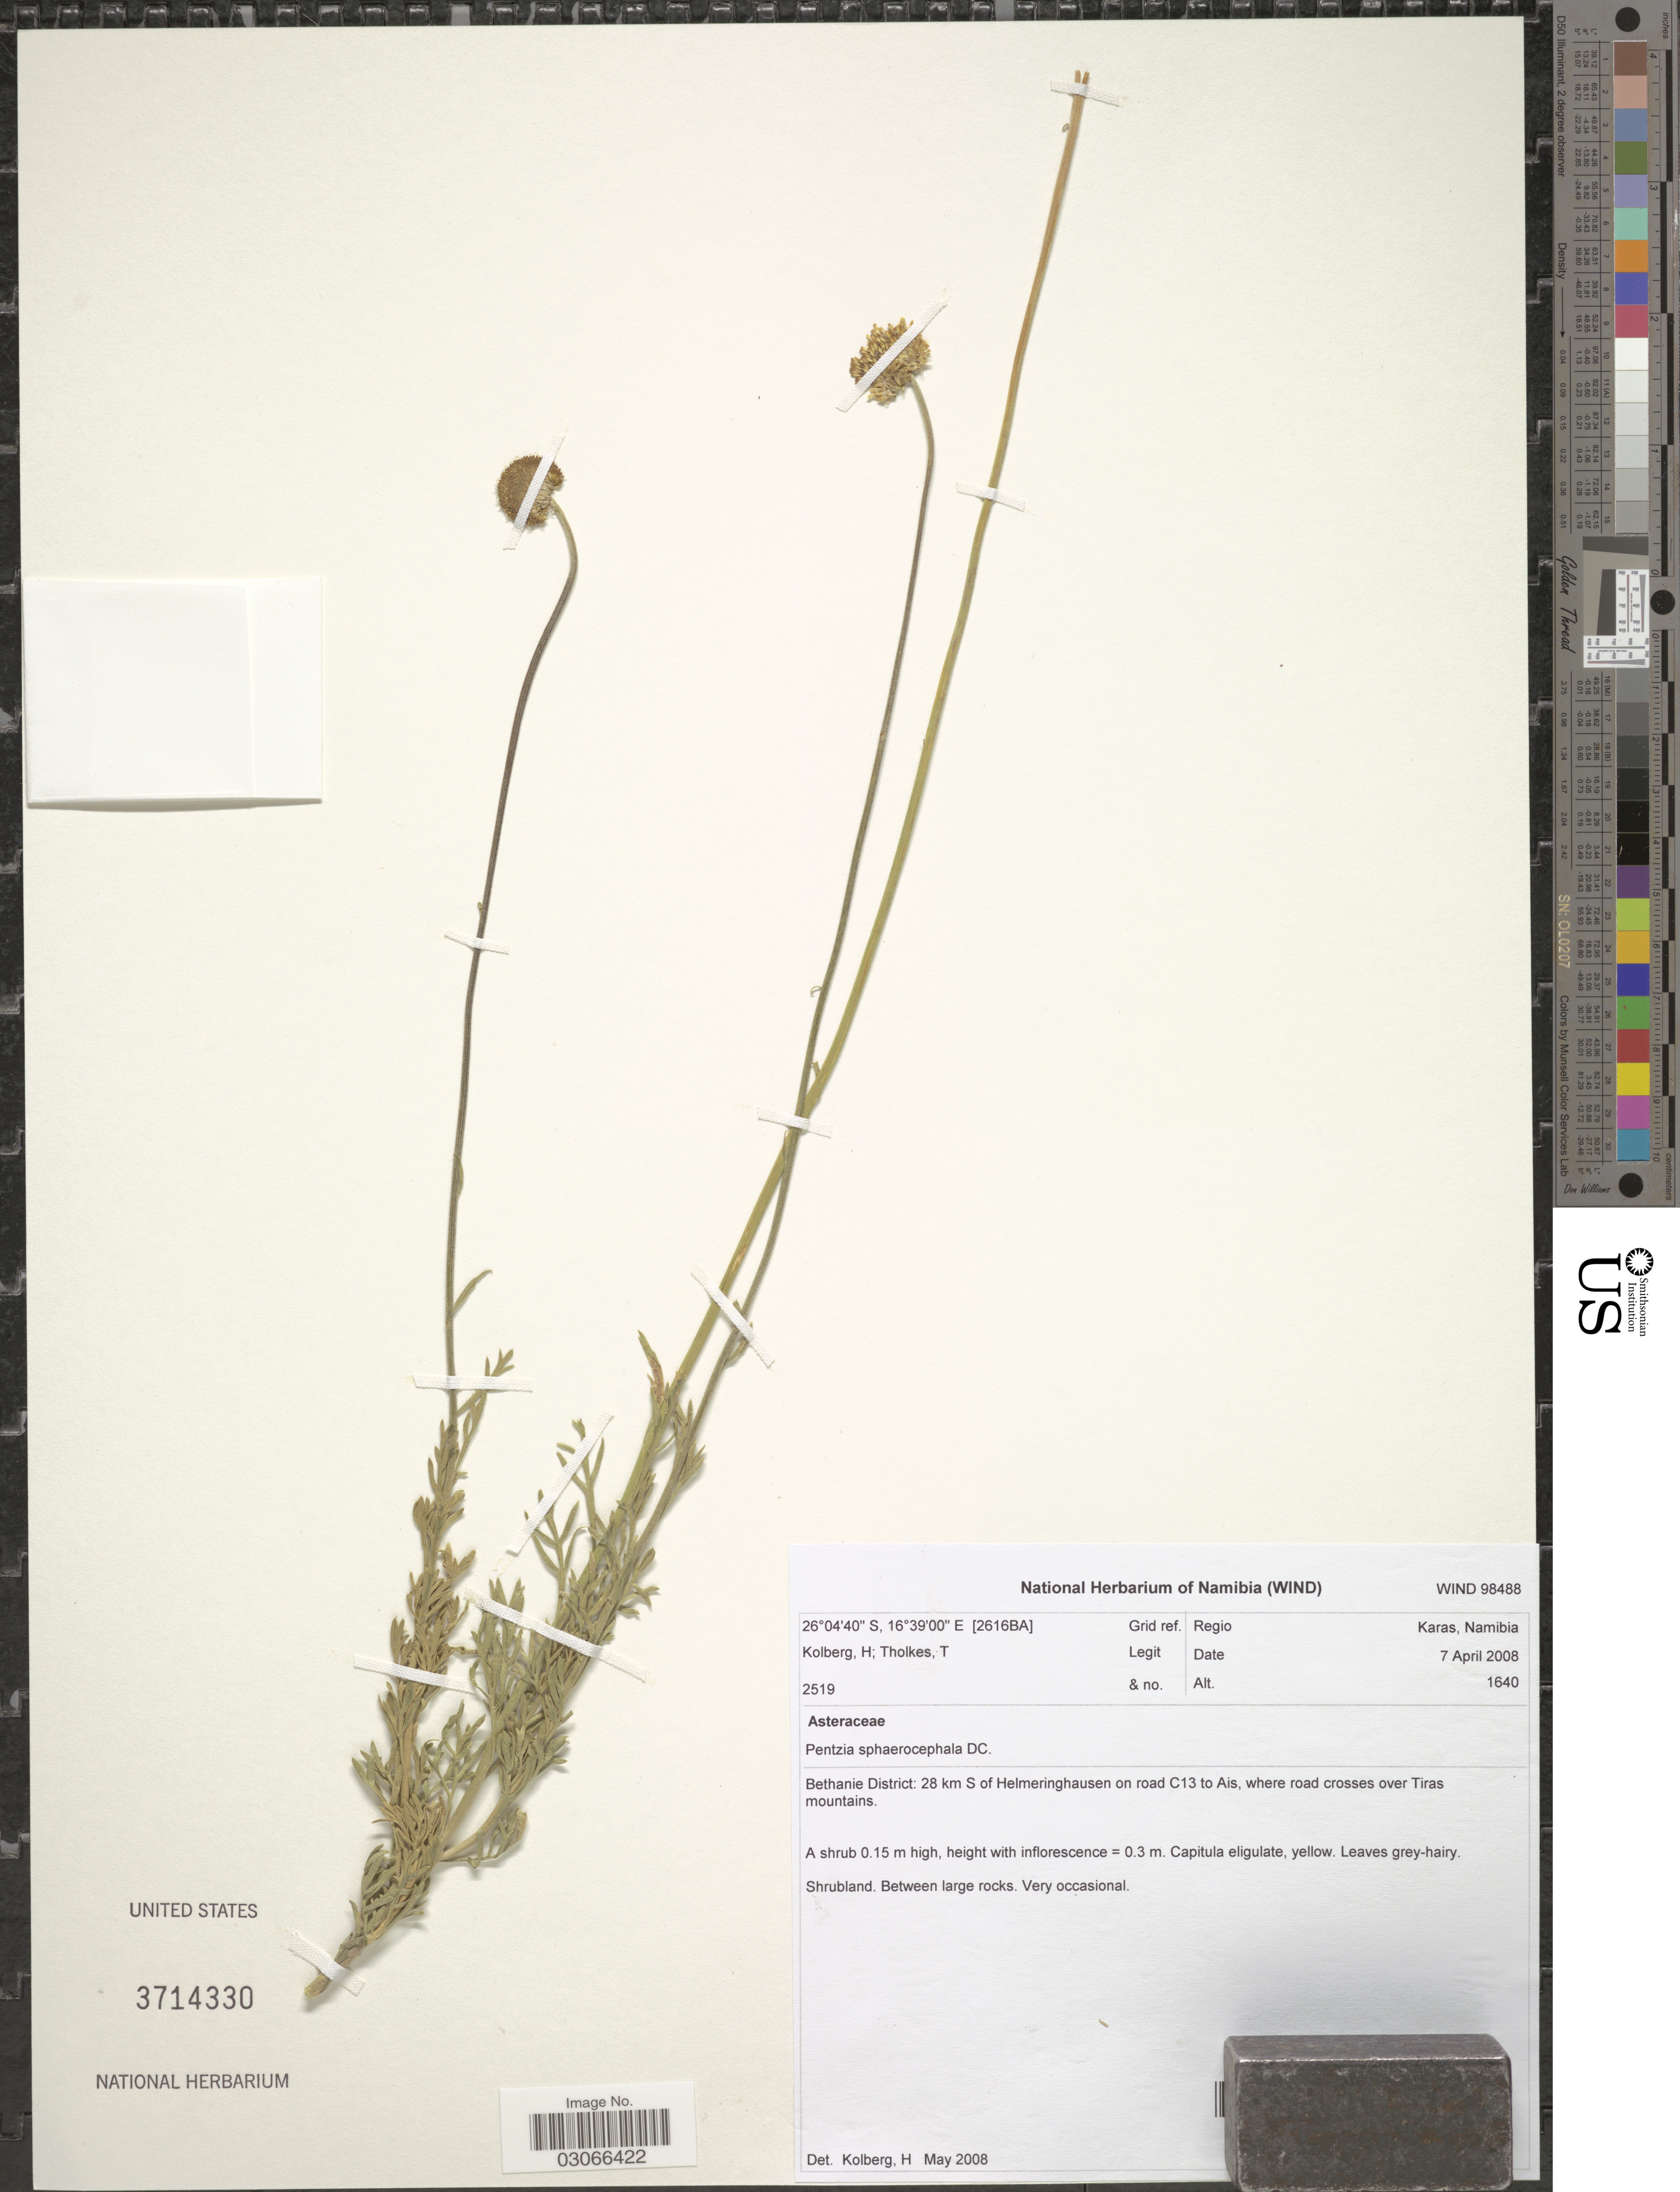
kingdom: Plantae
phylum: Tracheophyta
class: Magnoliopsida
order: Asterales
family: Asteraceae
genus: Pentzia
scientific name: Pentzia sphaerocephala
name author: DC.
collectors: H. H. Kolberg & T. Tholkes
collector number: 2519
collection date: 2008-04-07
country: Namibia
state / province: Karas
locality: [2616BA] Grid ref. Regio Karas. Bethanie District: 28 km S of Helmeringhausen on road C13 to Ais, where road crosses over Tiras mountains.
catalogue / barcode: US 3714330